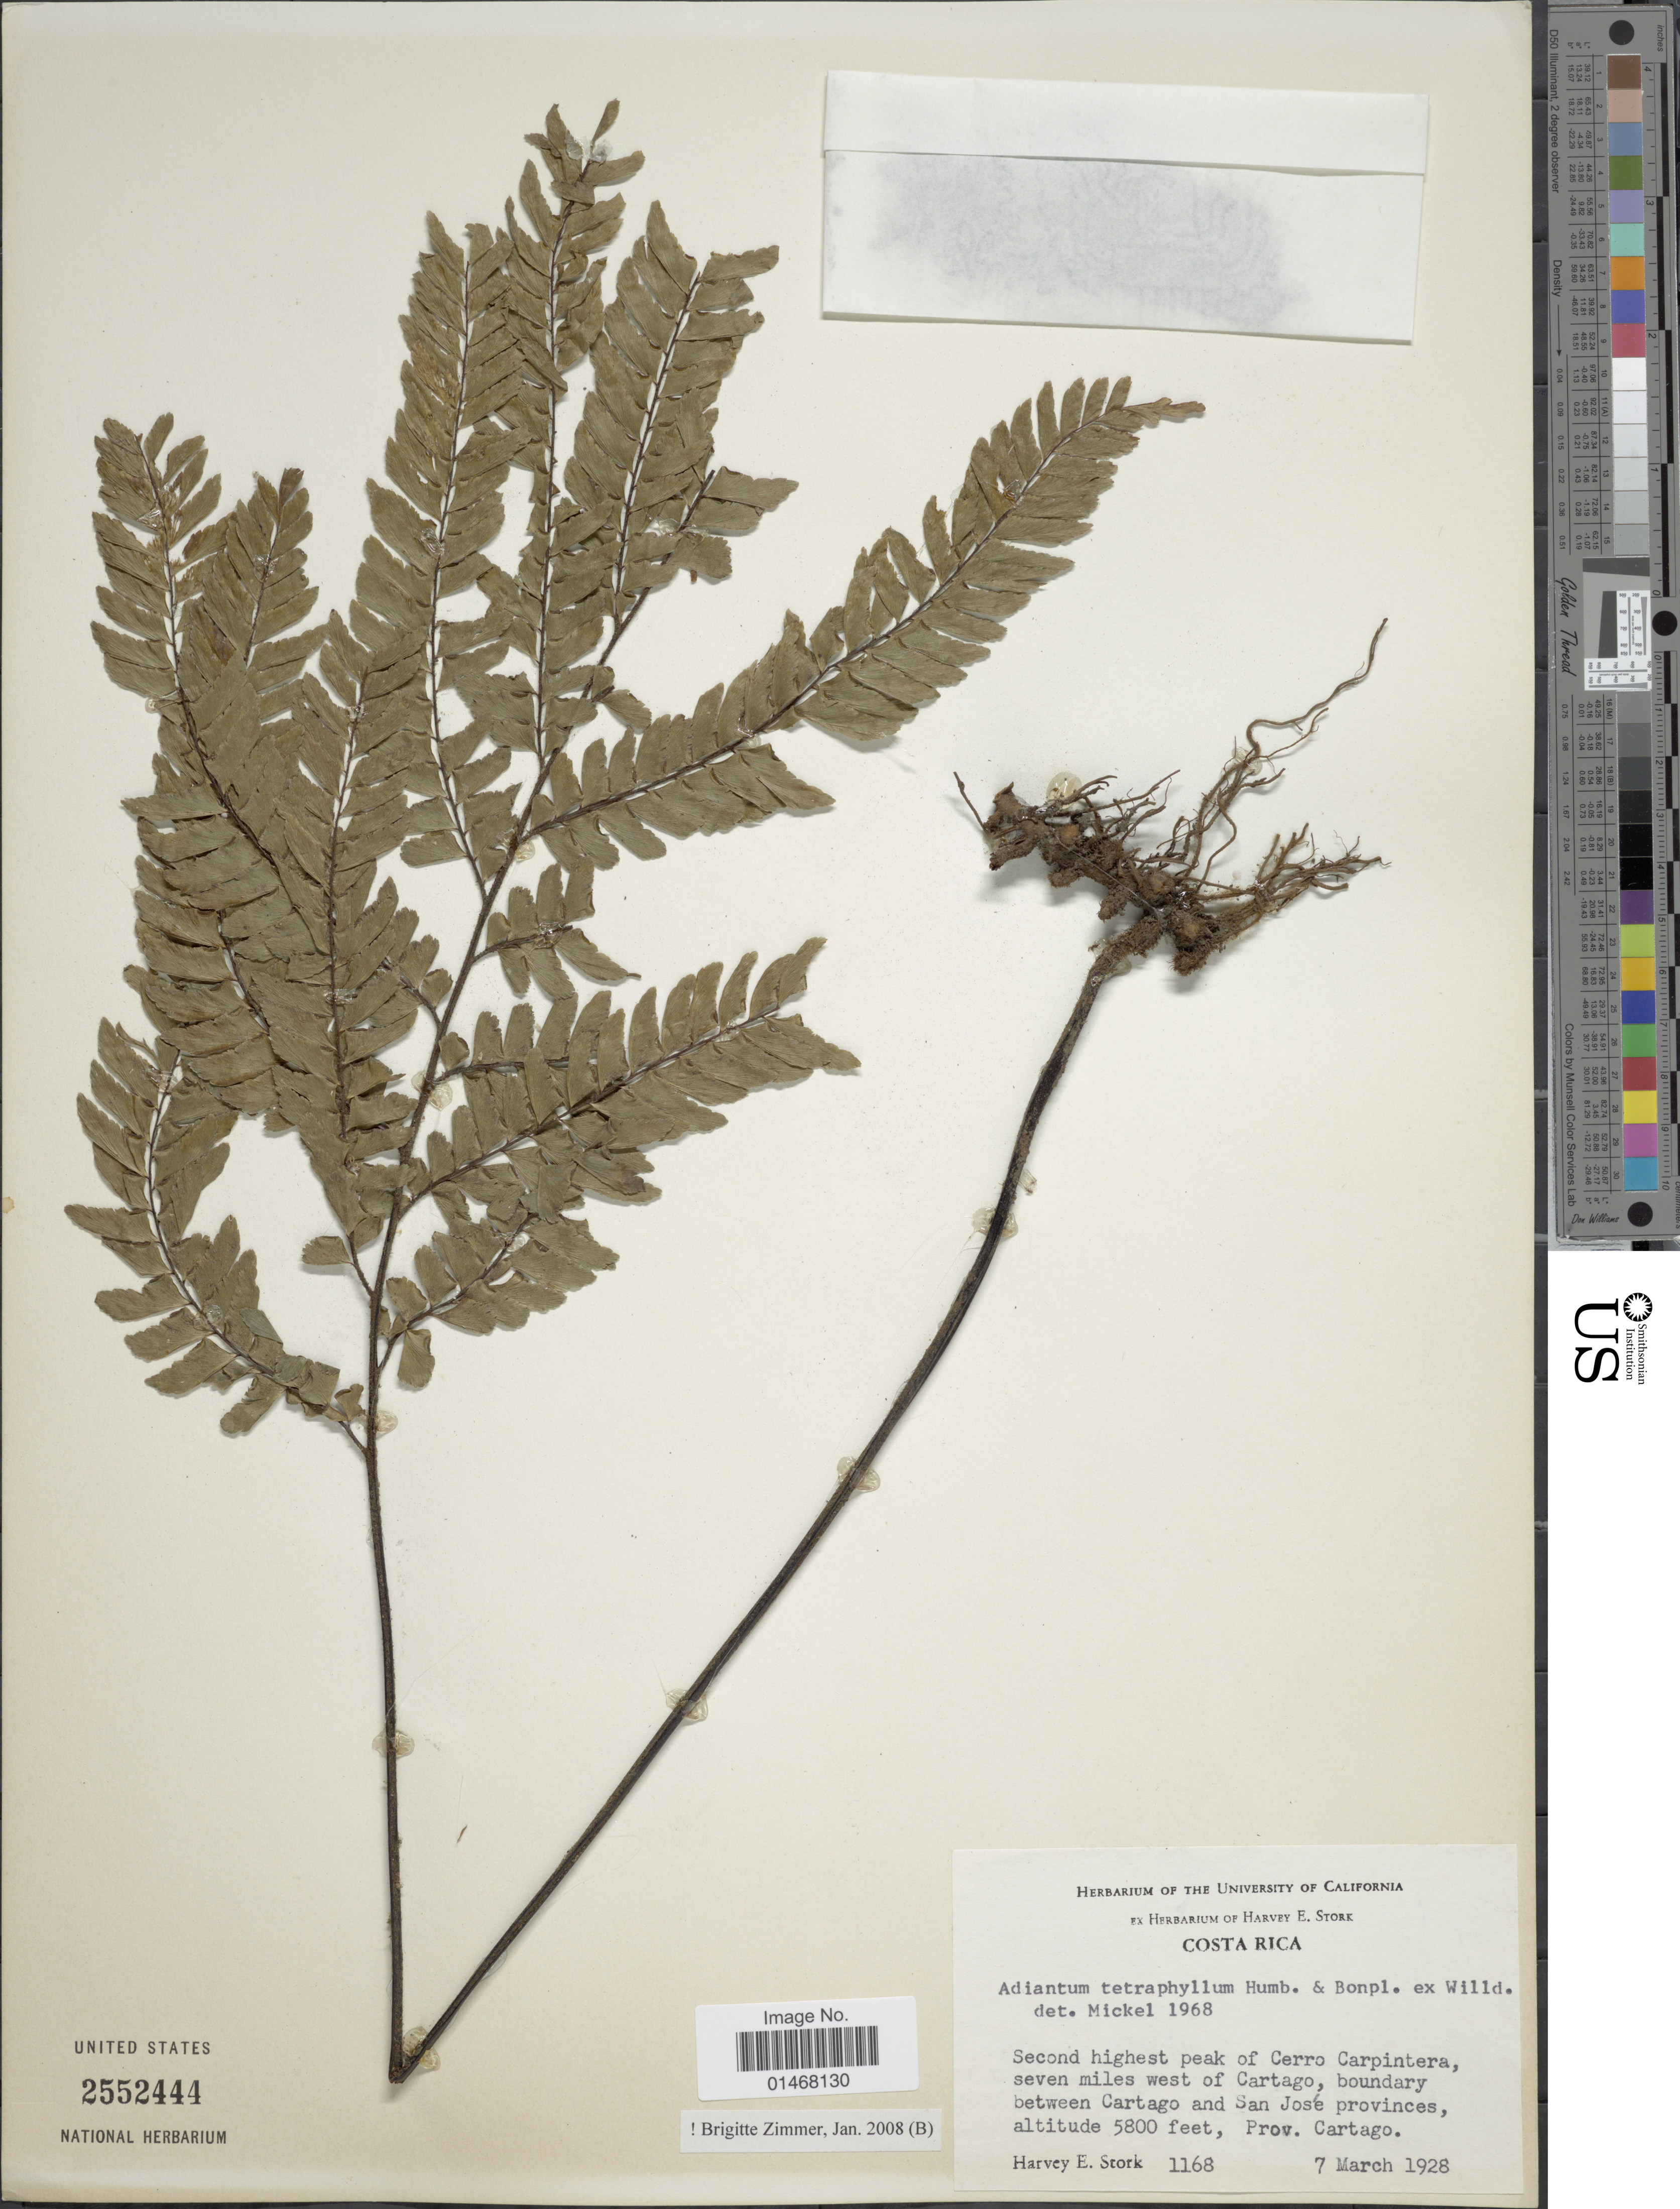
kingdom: Plantae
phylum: Tracheophyta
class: Polypodiopsida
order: Polypodiales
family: Pteridaceae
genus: Adiantum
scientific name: Adiantum tetraphyllum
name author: Humb. & Bonpl. ex Willd.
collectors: H. E. Stork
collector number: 1168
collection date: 1928-03-07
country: Costa Rica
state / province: Cartago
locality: Second highest peak of Cerro Carpintera, seven miles west of Cartago, boundary between Cartago and San José provinces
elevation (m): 1768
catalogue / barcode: US 2552444